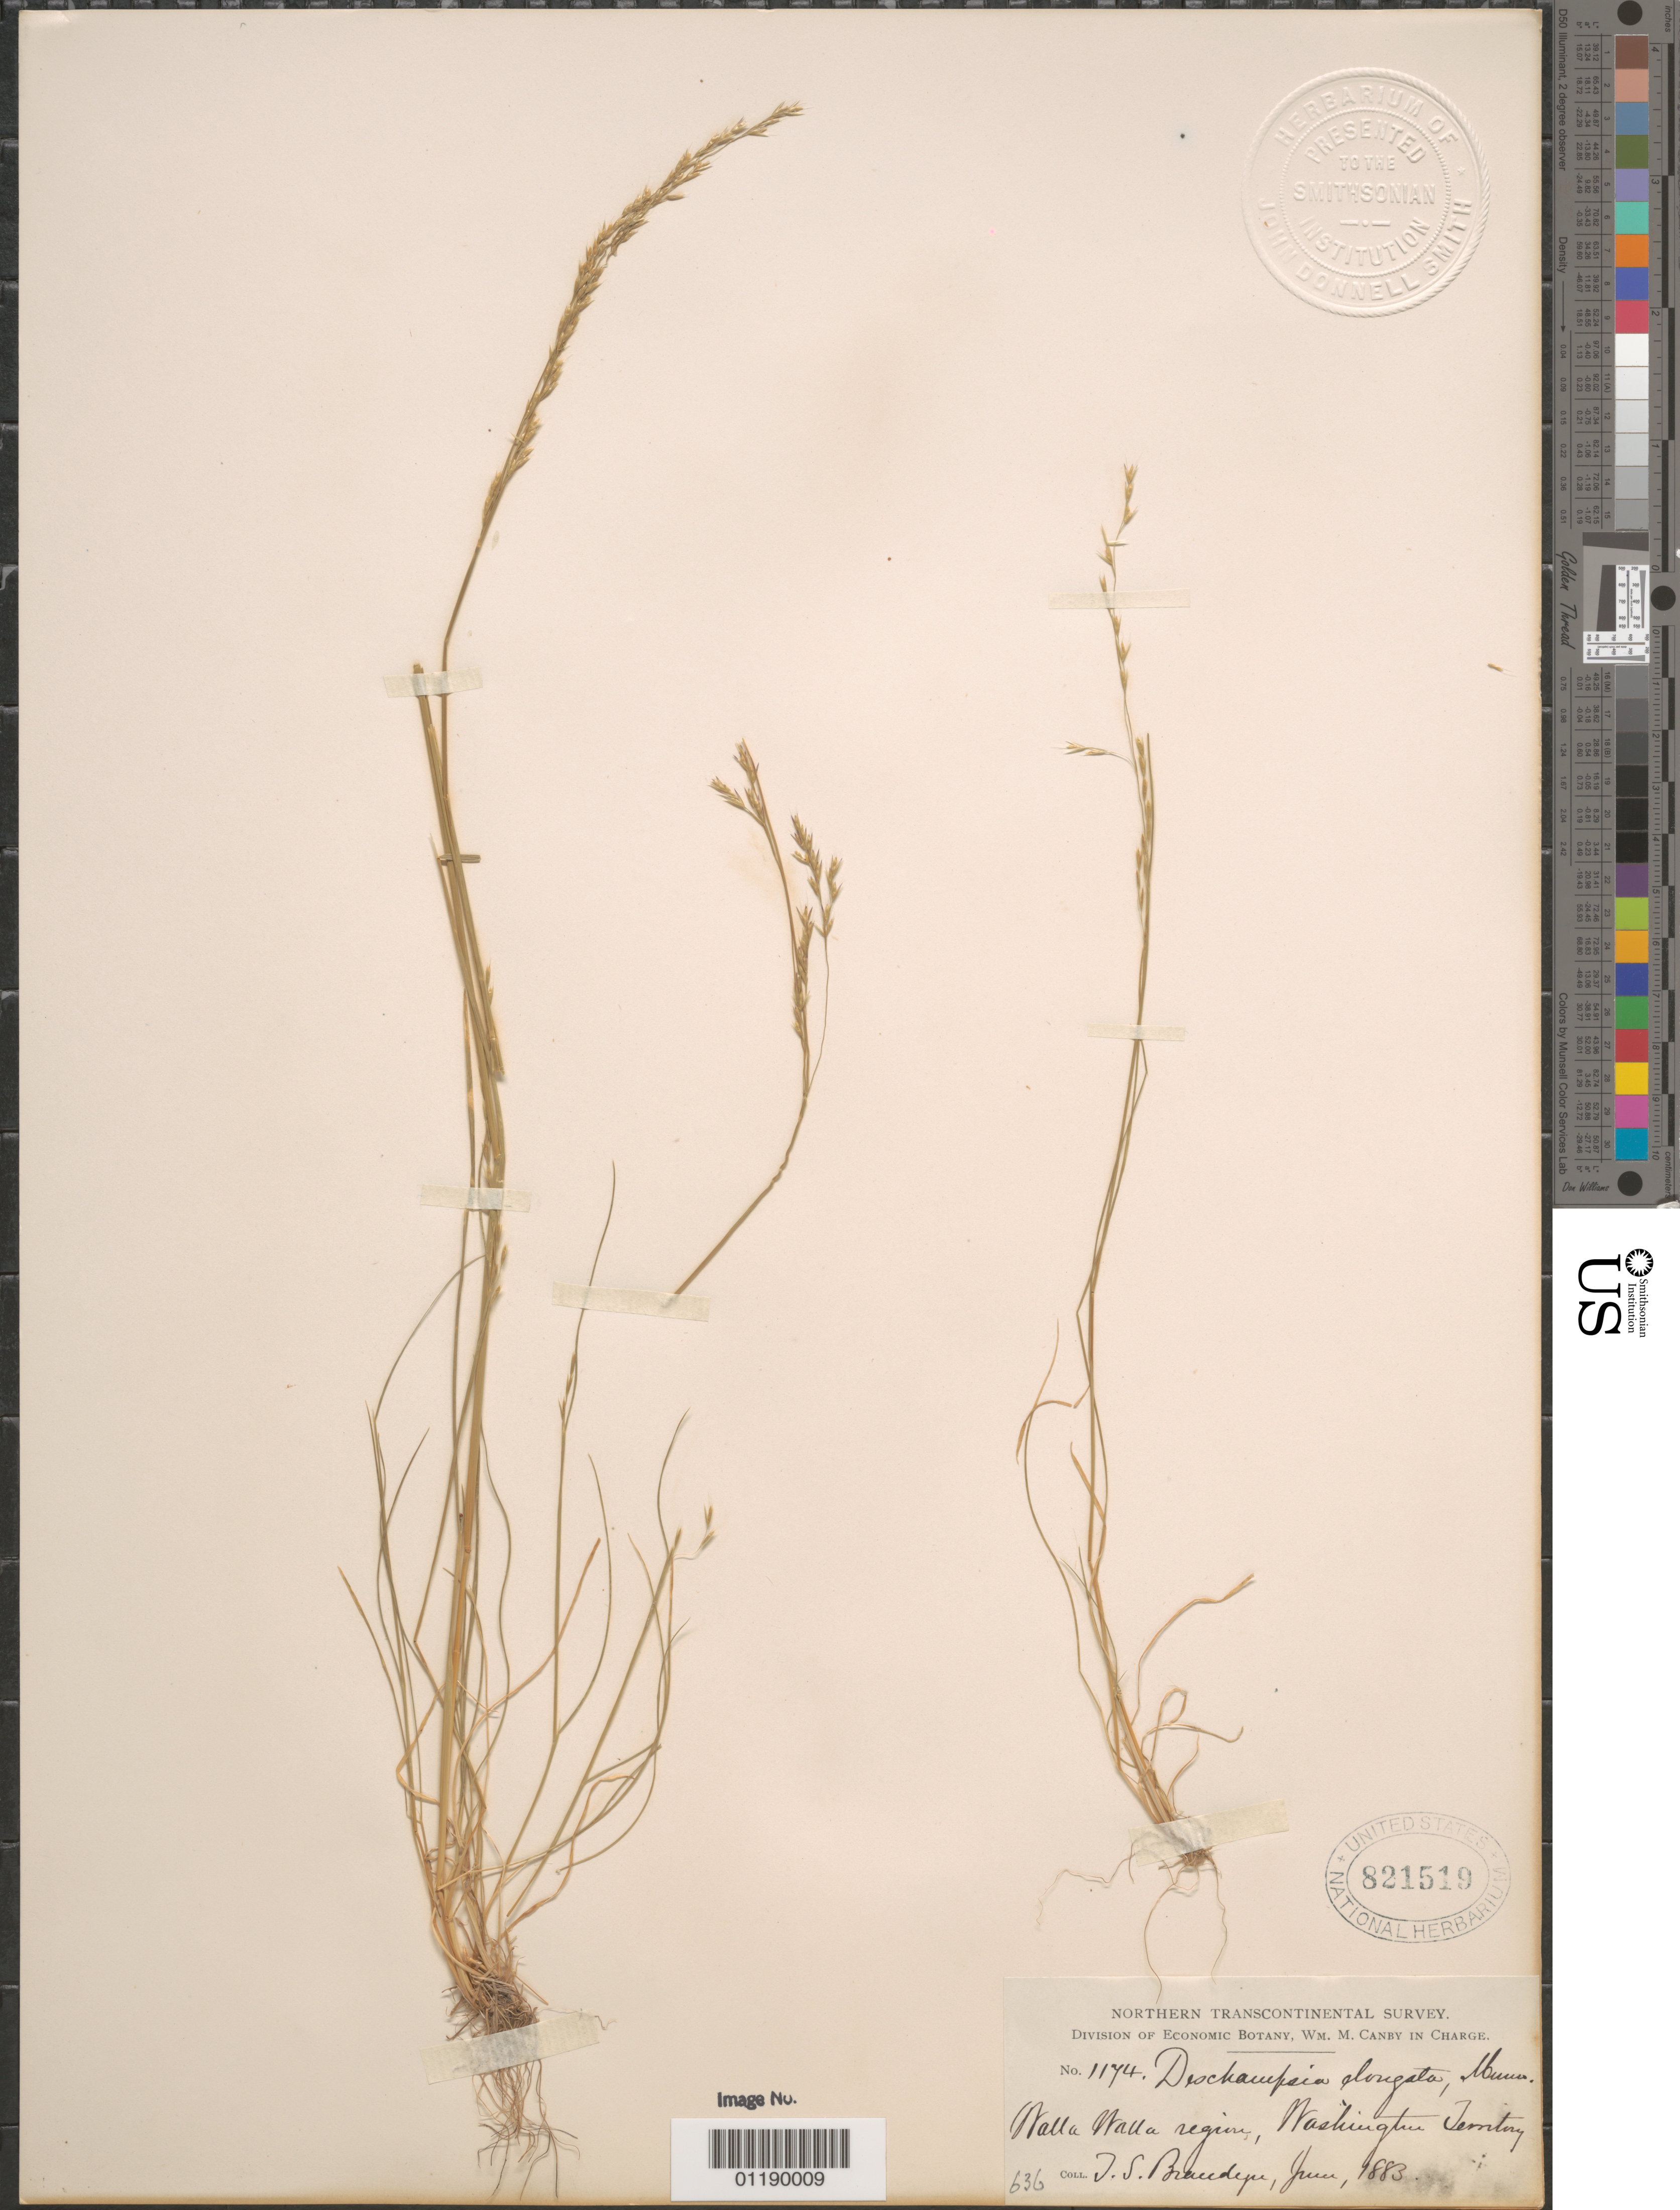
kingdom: Plantae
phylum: Tracheophyta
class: Liliopsida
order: Poales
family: Poaceae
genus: Deschampsia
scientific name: Deschampsia elongata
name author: (Hook.) Munro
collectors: T. S. Brandegee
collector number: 1174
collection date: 1883-06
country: United States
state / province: Washington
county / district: Walla Walla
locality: Walla Walla Region, Wash. Ter.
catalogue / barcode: US 821519